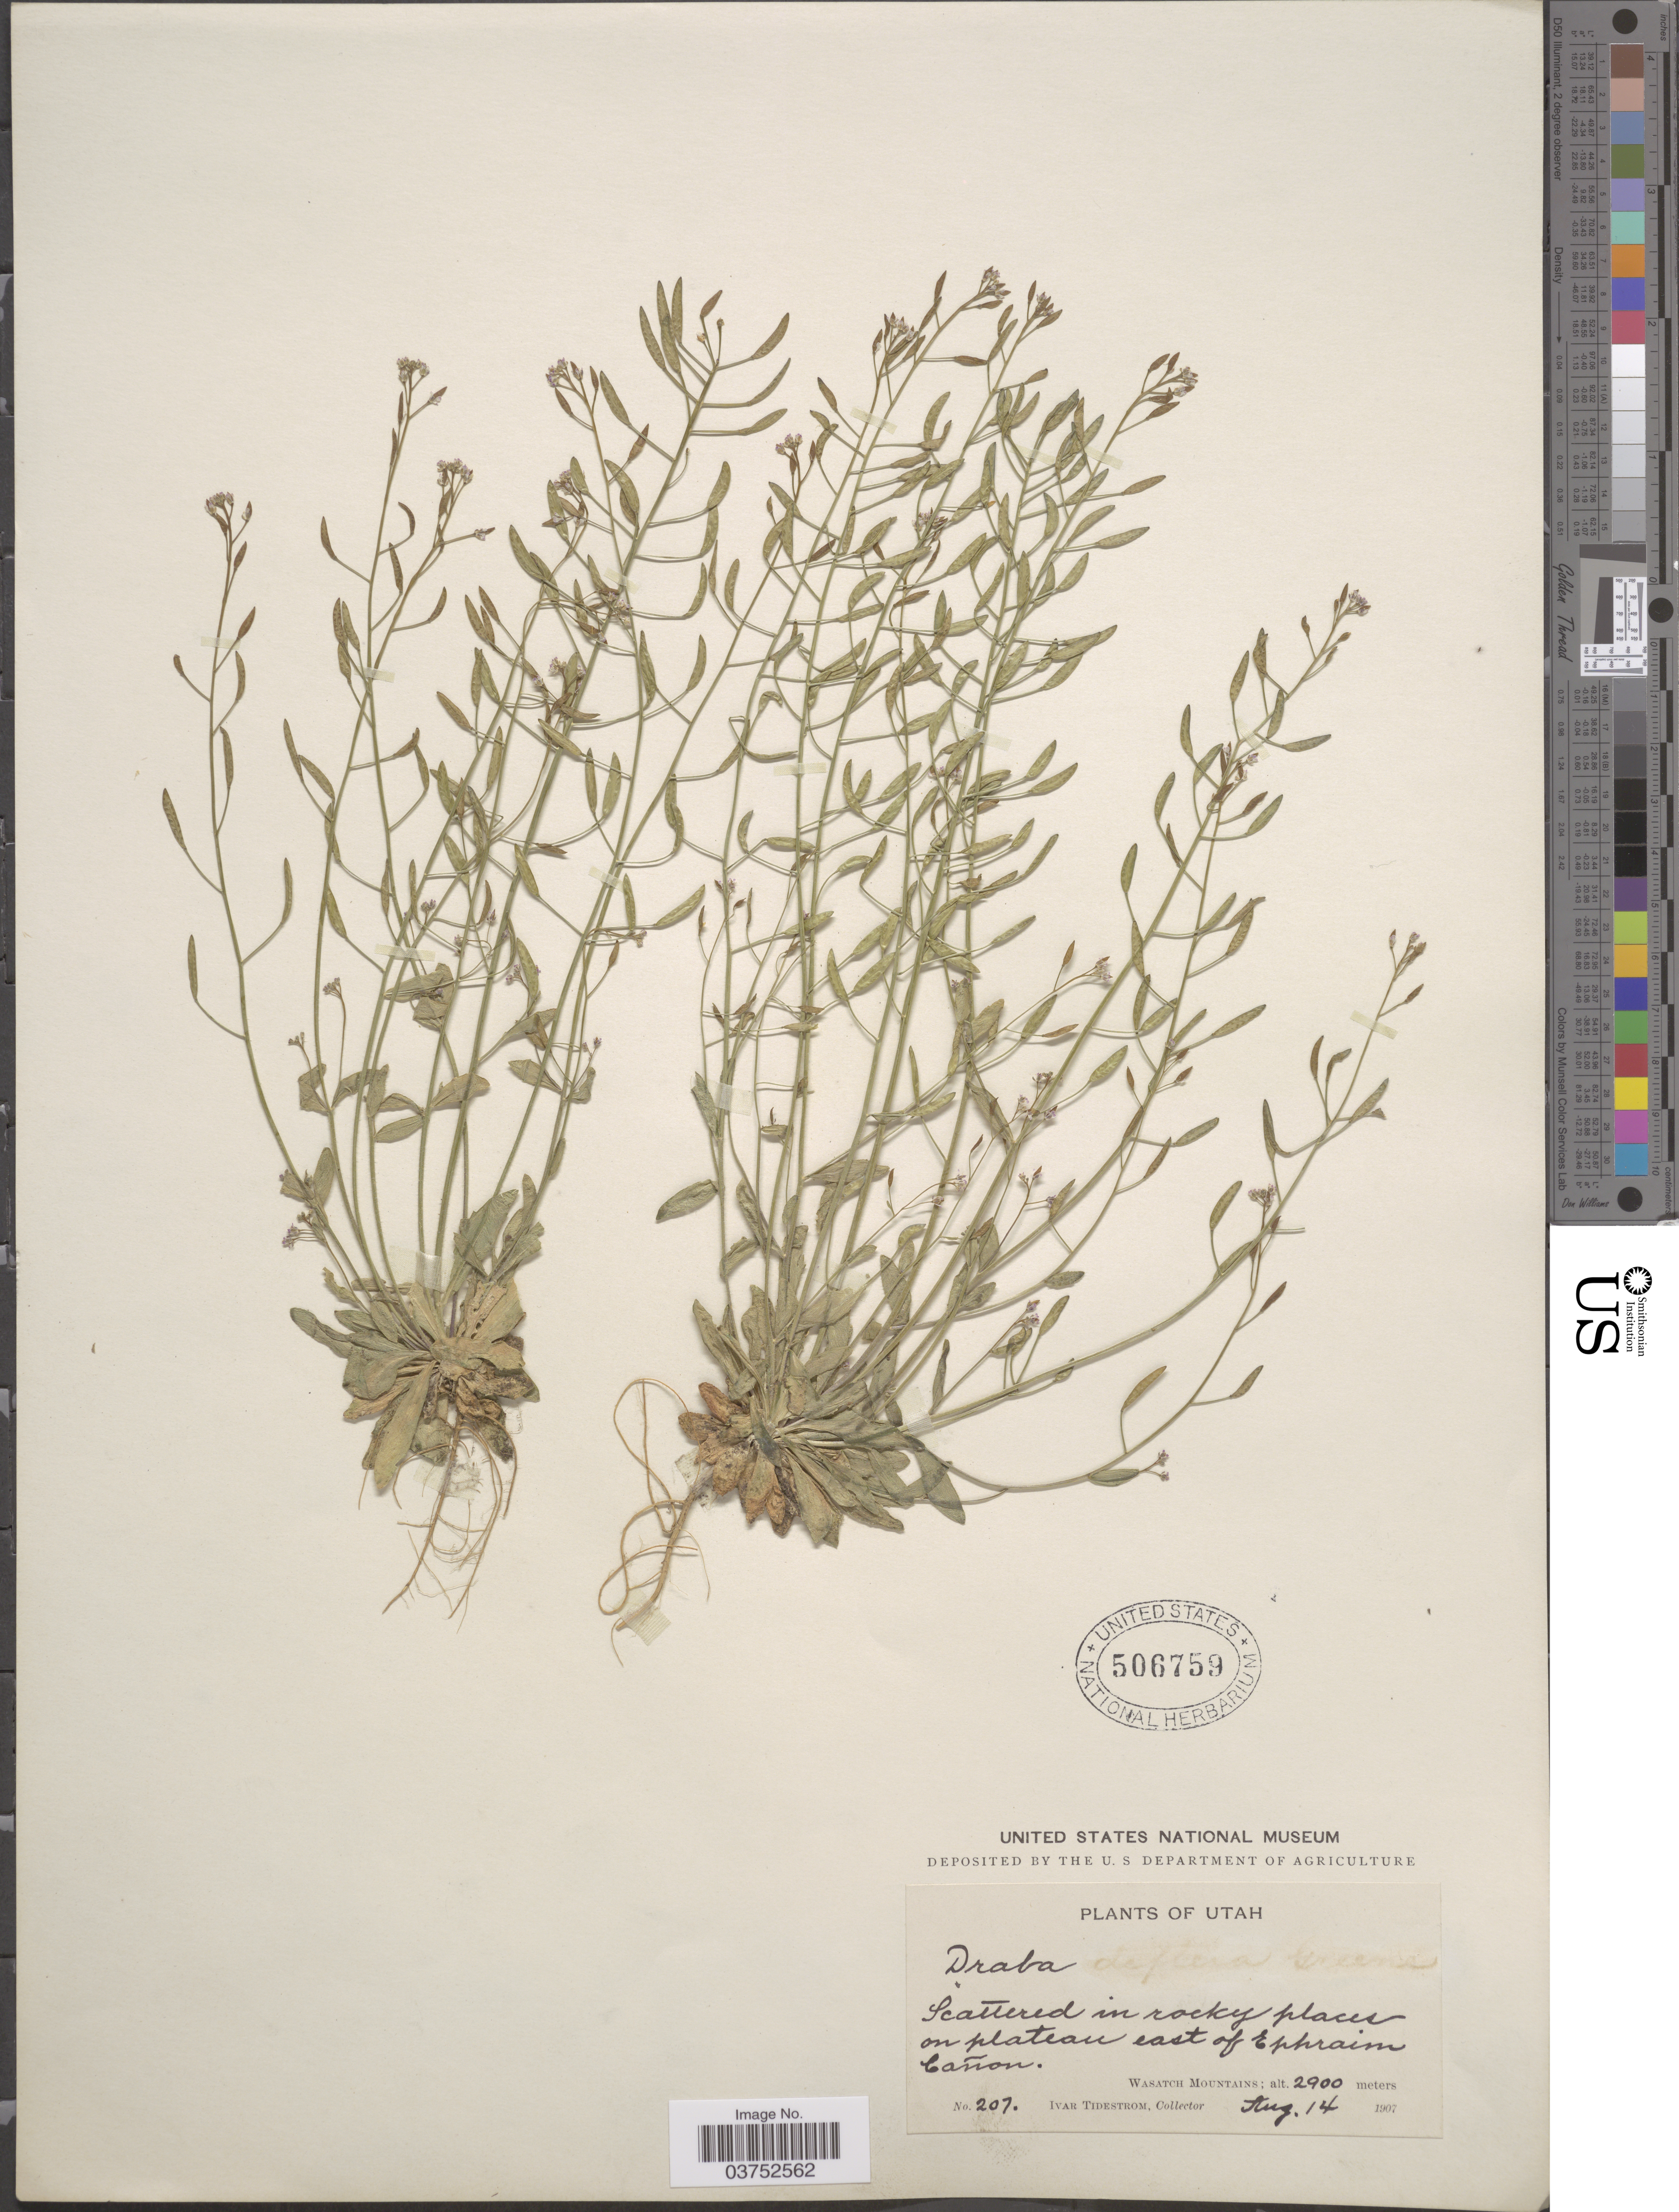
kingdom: Plantae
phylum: Tracheophyta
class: Magnoliopsida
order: Brassicales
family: Brassicaceae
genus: Draba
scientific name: Draba stenoloba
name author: Ledeb.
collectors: I. F. Tidestrom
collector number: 207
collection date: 1907-08-14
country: United States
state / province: Utah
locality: On plateau east of Ephraim Cañon. Wasatch Mountains.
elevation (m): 2900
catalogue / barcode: US 506759